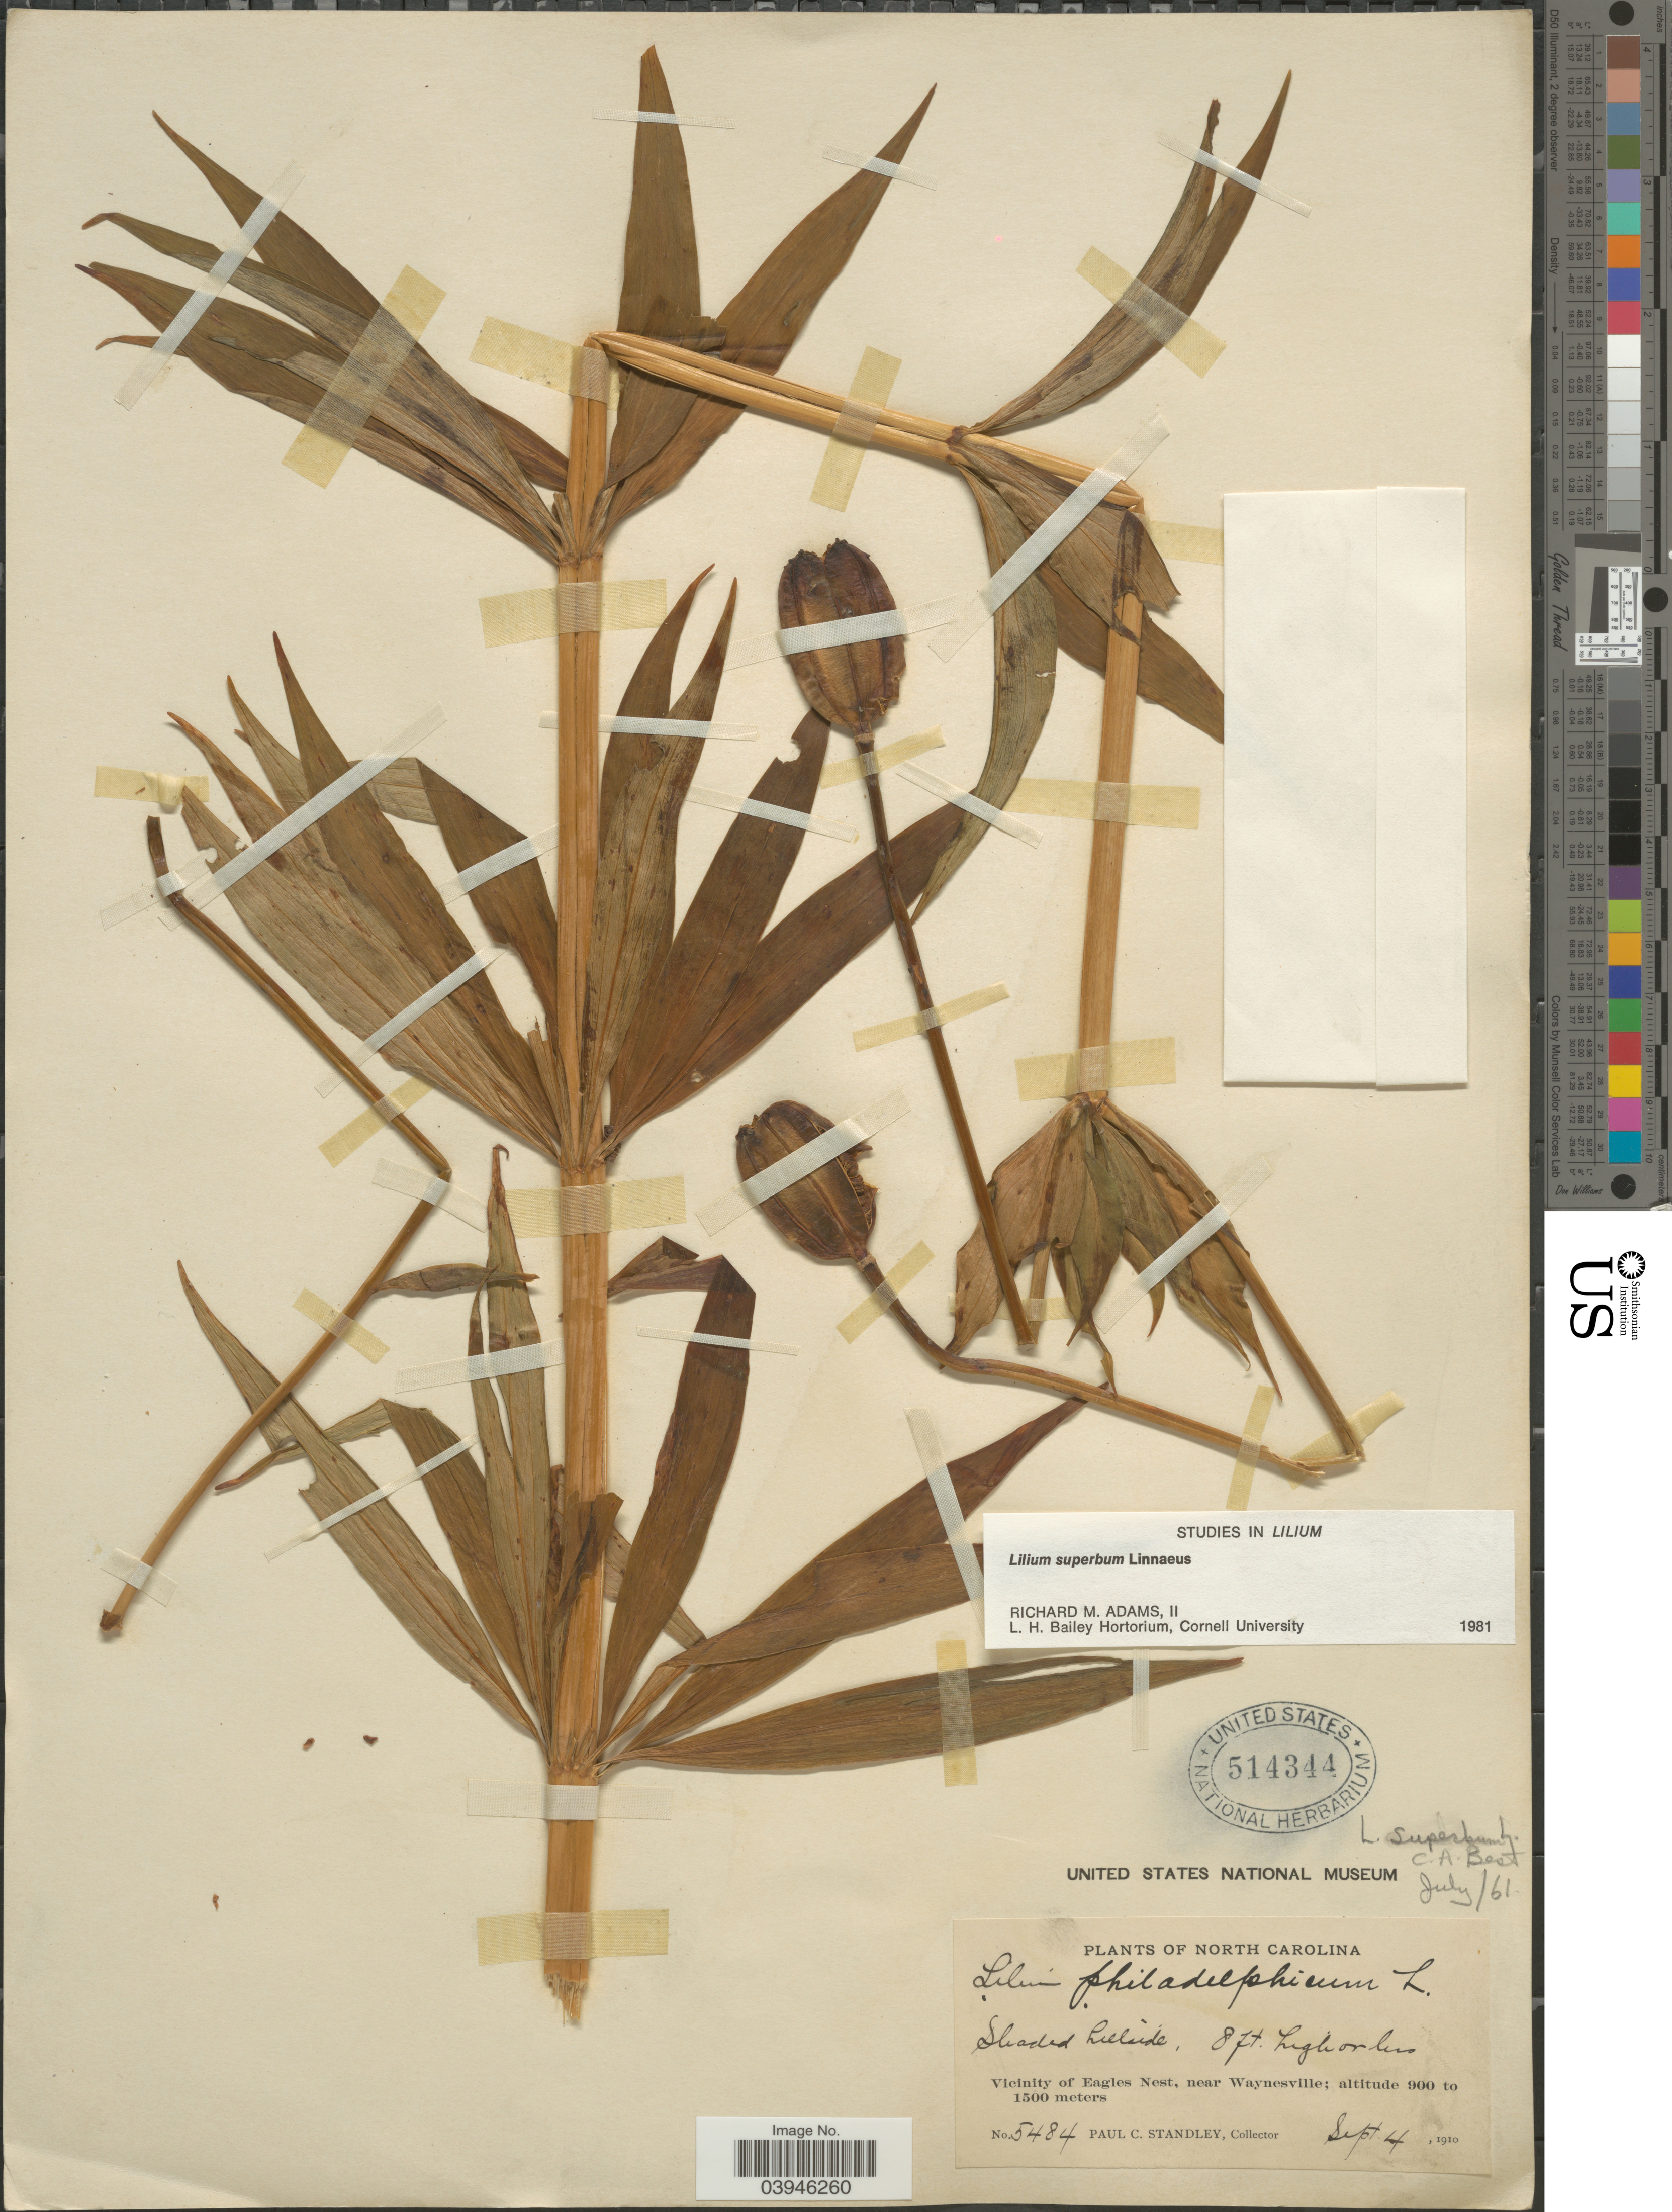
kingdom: Plantae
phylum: Tracheophyta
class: Liliopsida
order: Liliales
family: Liliaceae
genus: Lilium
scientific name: Lilium superbum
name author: L.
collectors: P. C. Standley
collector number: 5484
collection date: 1910-09-04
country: United States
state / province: North Carolina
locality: Vicinity of Eagles Nest, near Waynesville.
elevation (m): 900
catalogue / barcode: US 514344